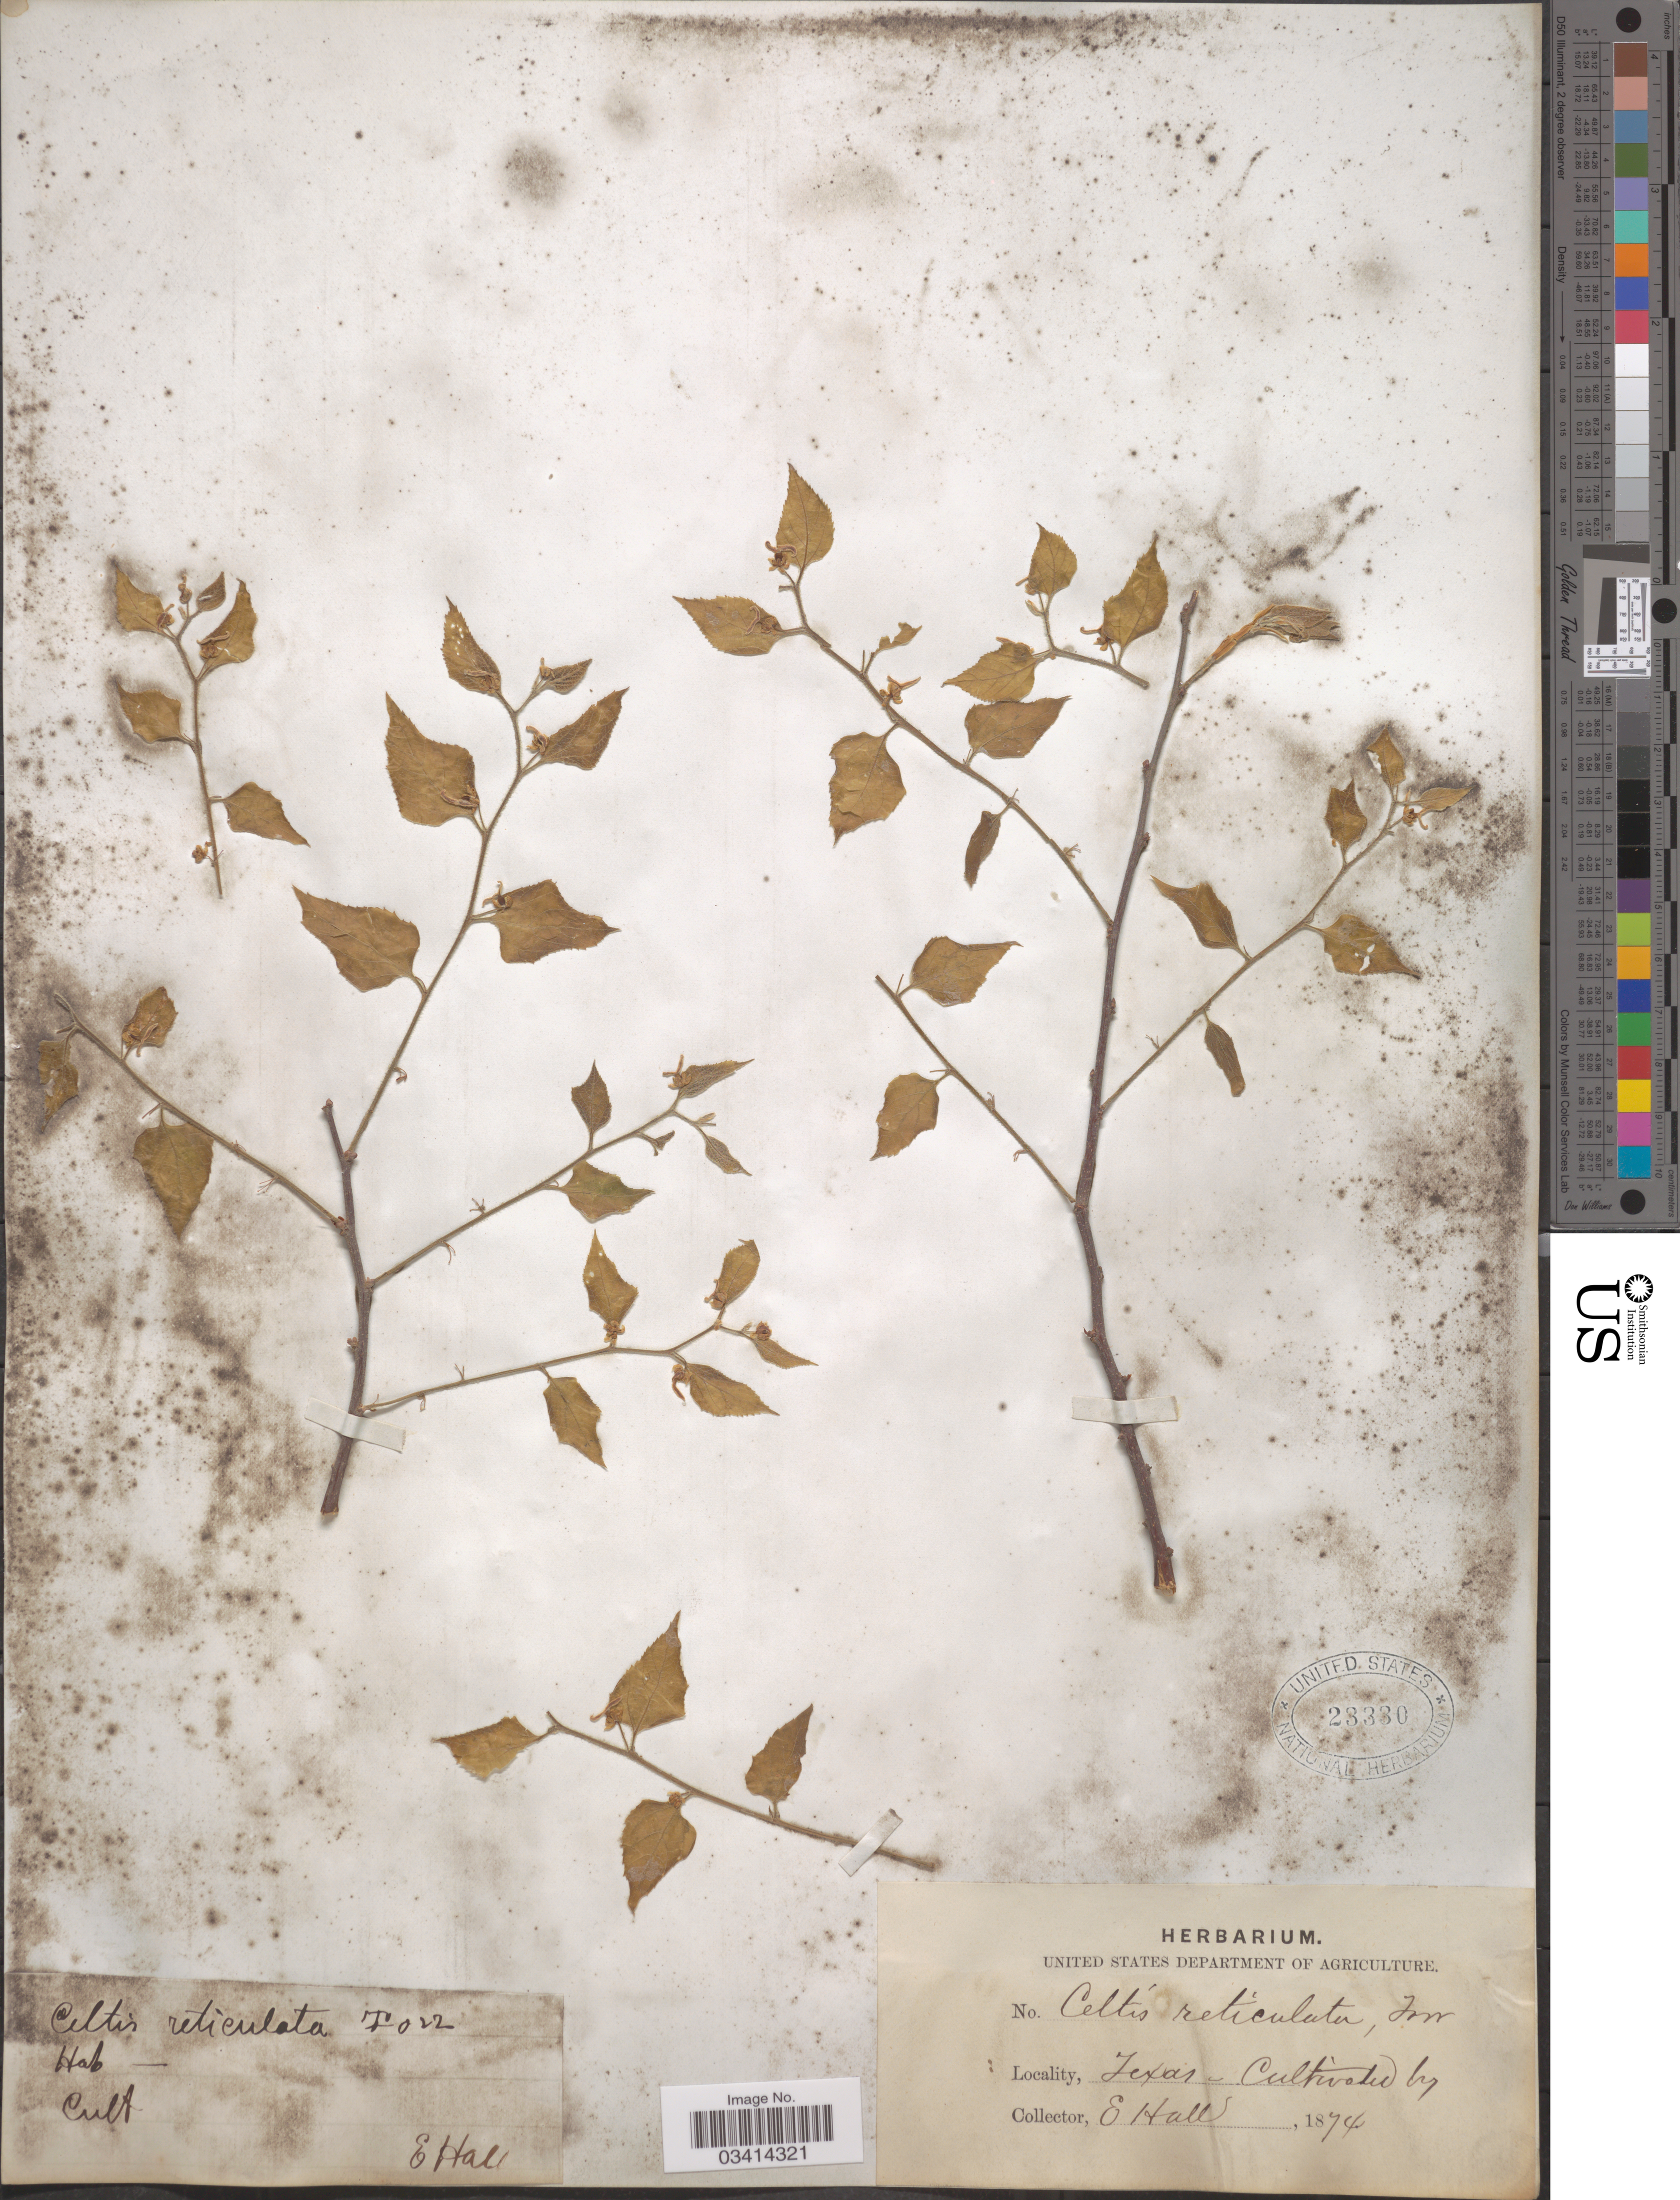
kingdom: Plantae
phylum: Tracheophyta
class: Magnoliopsida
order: Rosales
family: Cannabaceae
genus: Celtis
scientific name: Celtis reticulata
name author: Torr.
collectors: E. Hall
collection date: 1874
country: United States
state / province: Texas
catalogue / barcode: US 23330